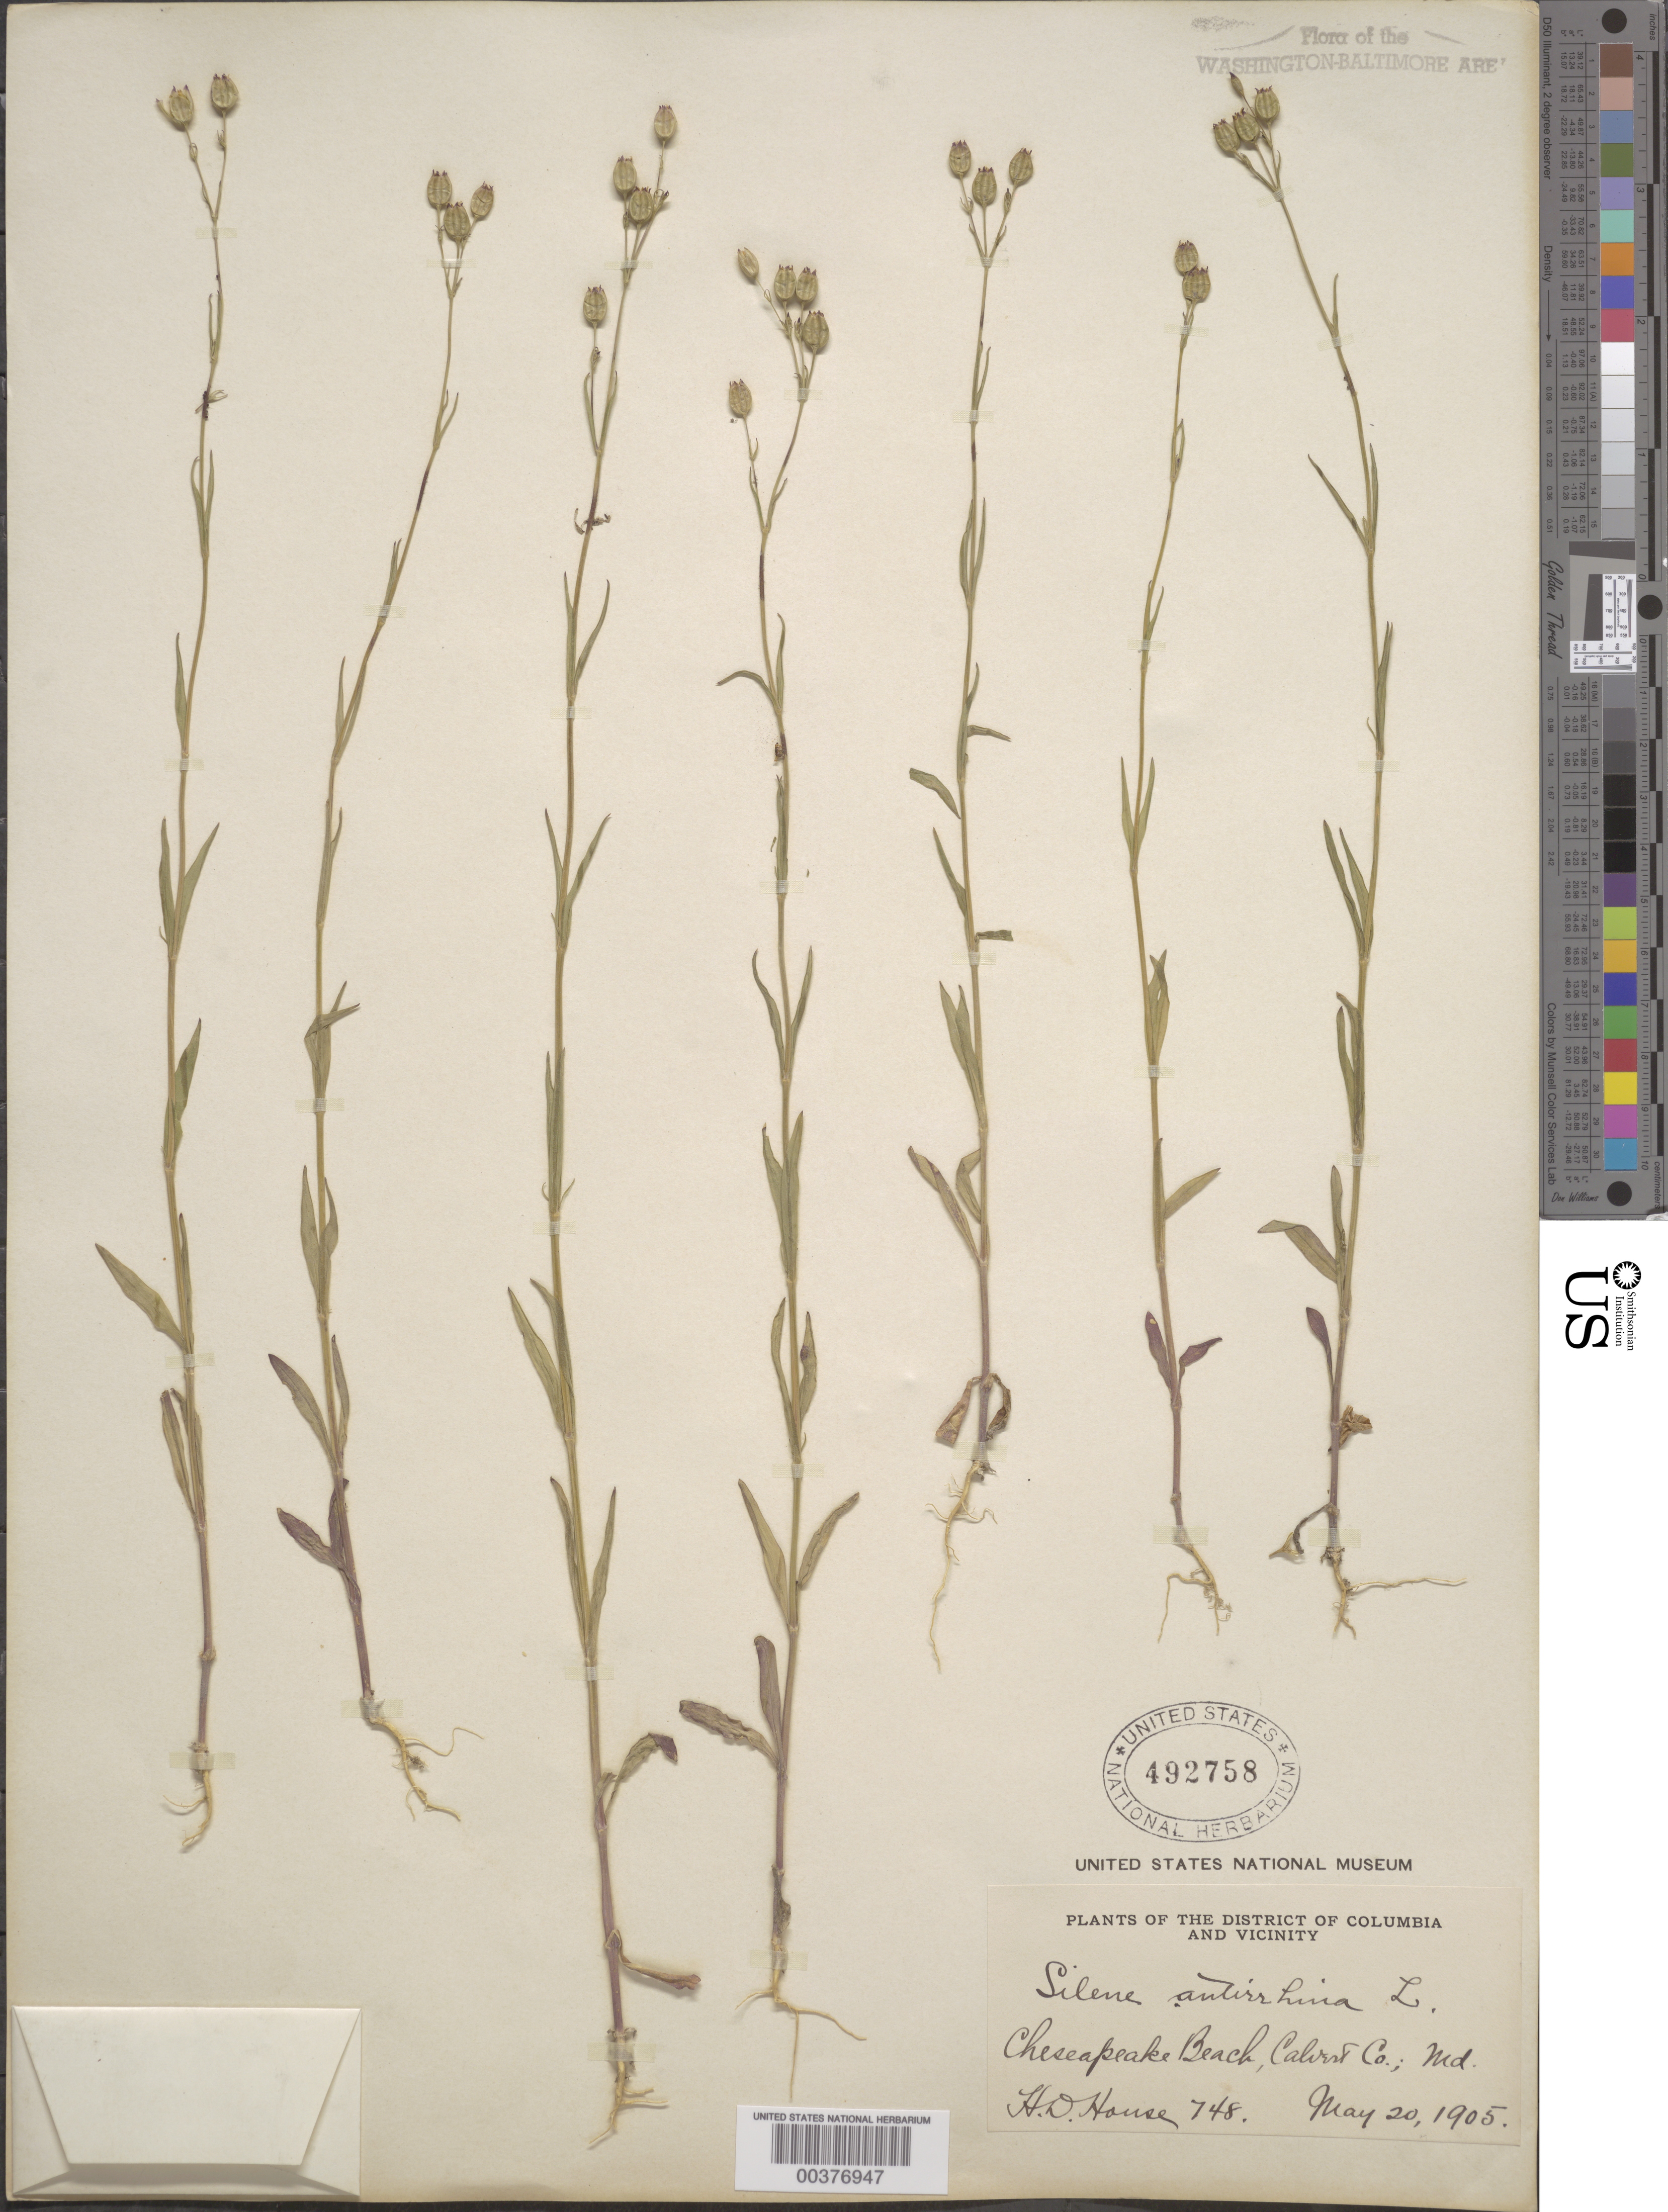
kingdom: Plantae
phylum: Tracheophyta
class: Magnoliopsida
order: Caryophyllales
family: Caryophyllaceae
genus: Silene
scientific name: Silene antirrhina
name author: L.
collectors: H. D. House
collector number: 748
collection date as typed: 20 May 1905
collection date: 1905-05-20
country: United States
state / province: Maryland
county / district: Calvert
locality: Chesapeake Beach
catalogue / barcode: US 492758